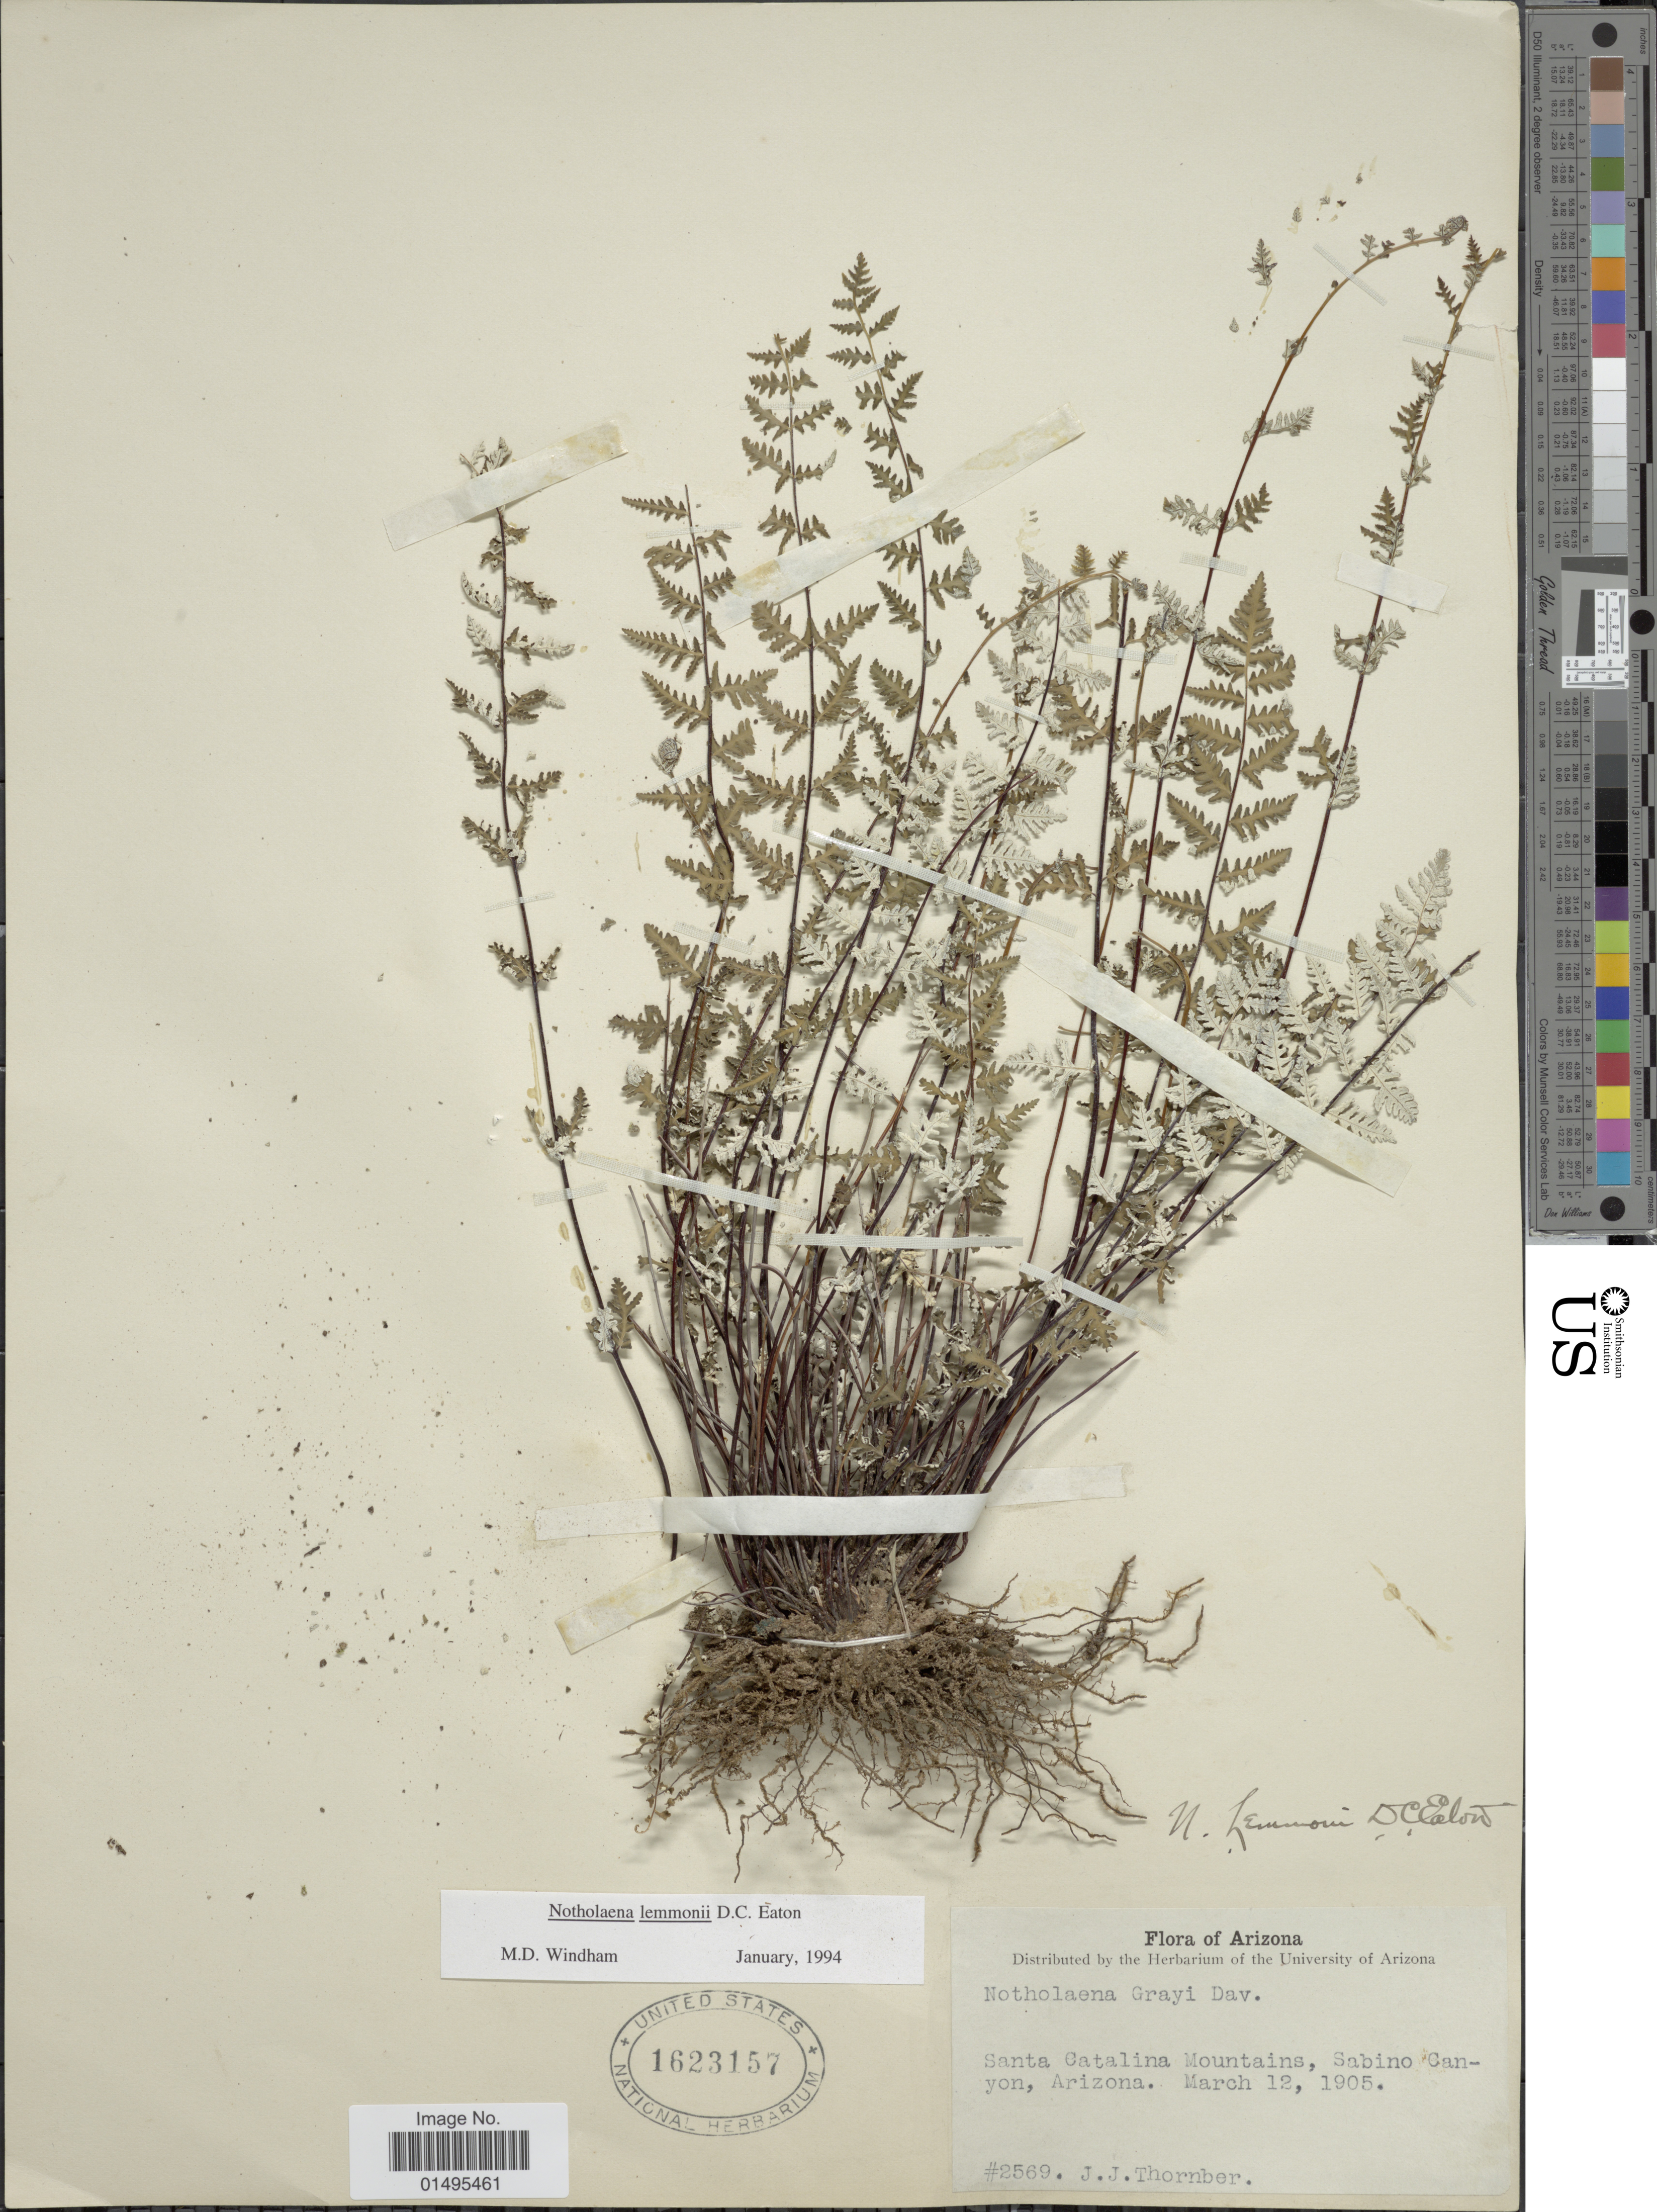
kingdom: Plantae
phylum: Tracheophyta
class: Polypodiopsida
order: Polypodiales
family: Pteridaceae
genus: Notholaena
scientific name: Notholaena lemmonii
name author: D.C. Eaton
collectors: J. Thornber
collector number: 2569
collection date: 1905-03-12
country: United States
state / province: Arizona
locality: Santa Catalina Mountains, Sabino Canyon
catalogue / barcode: US 1623157